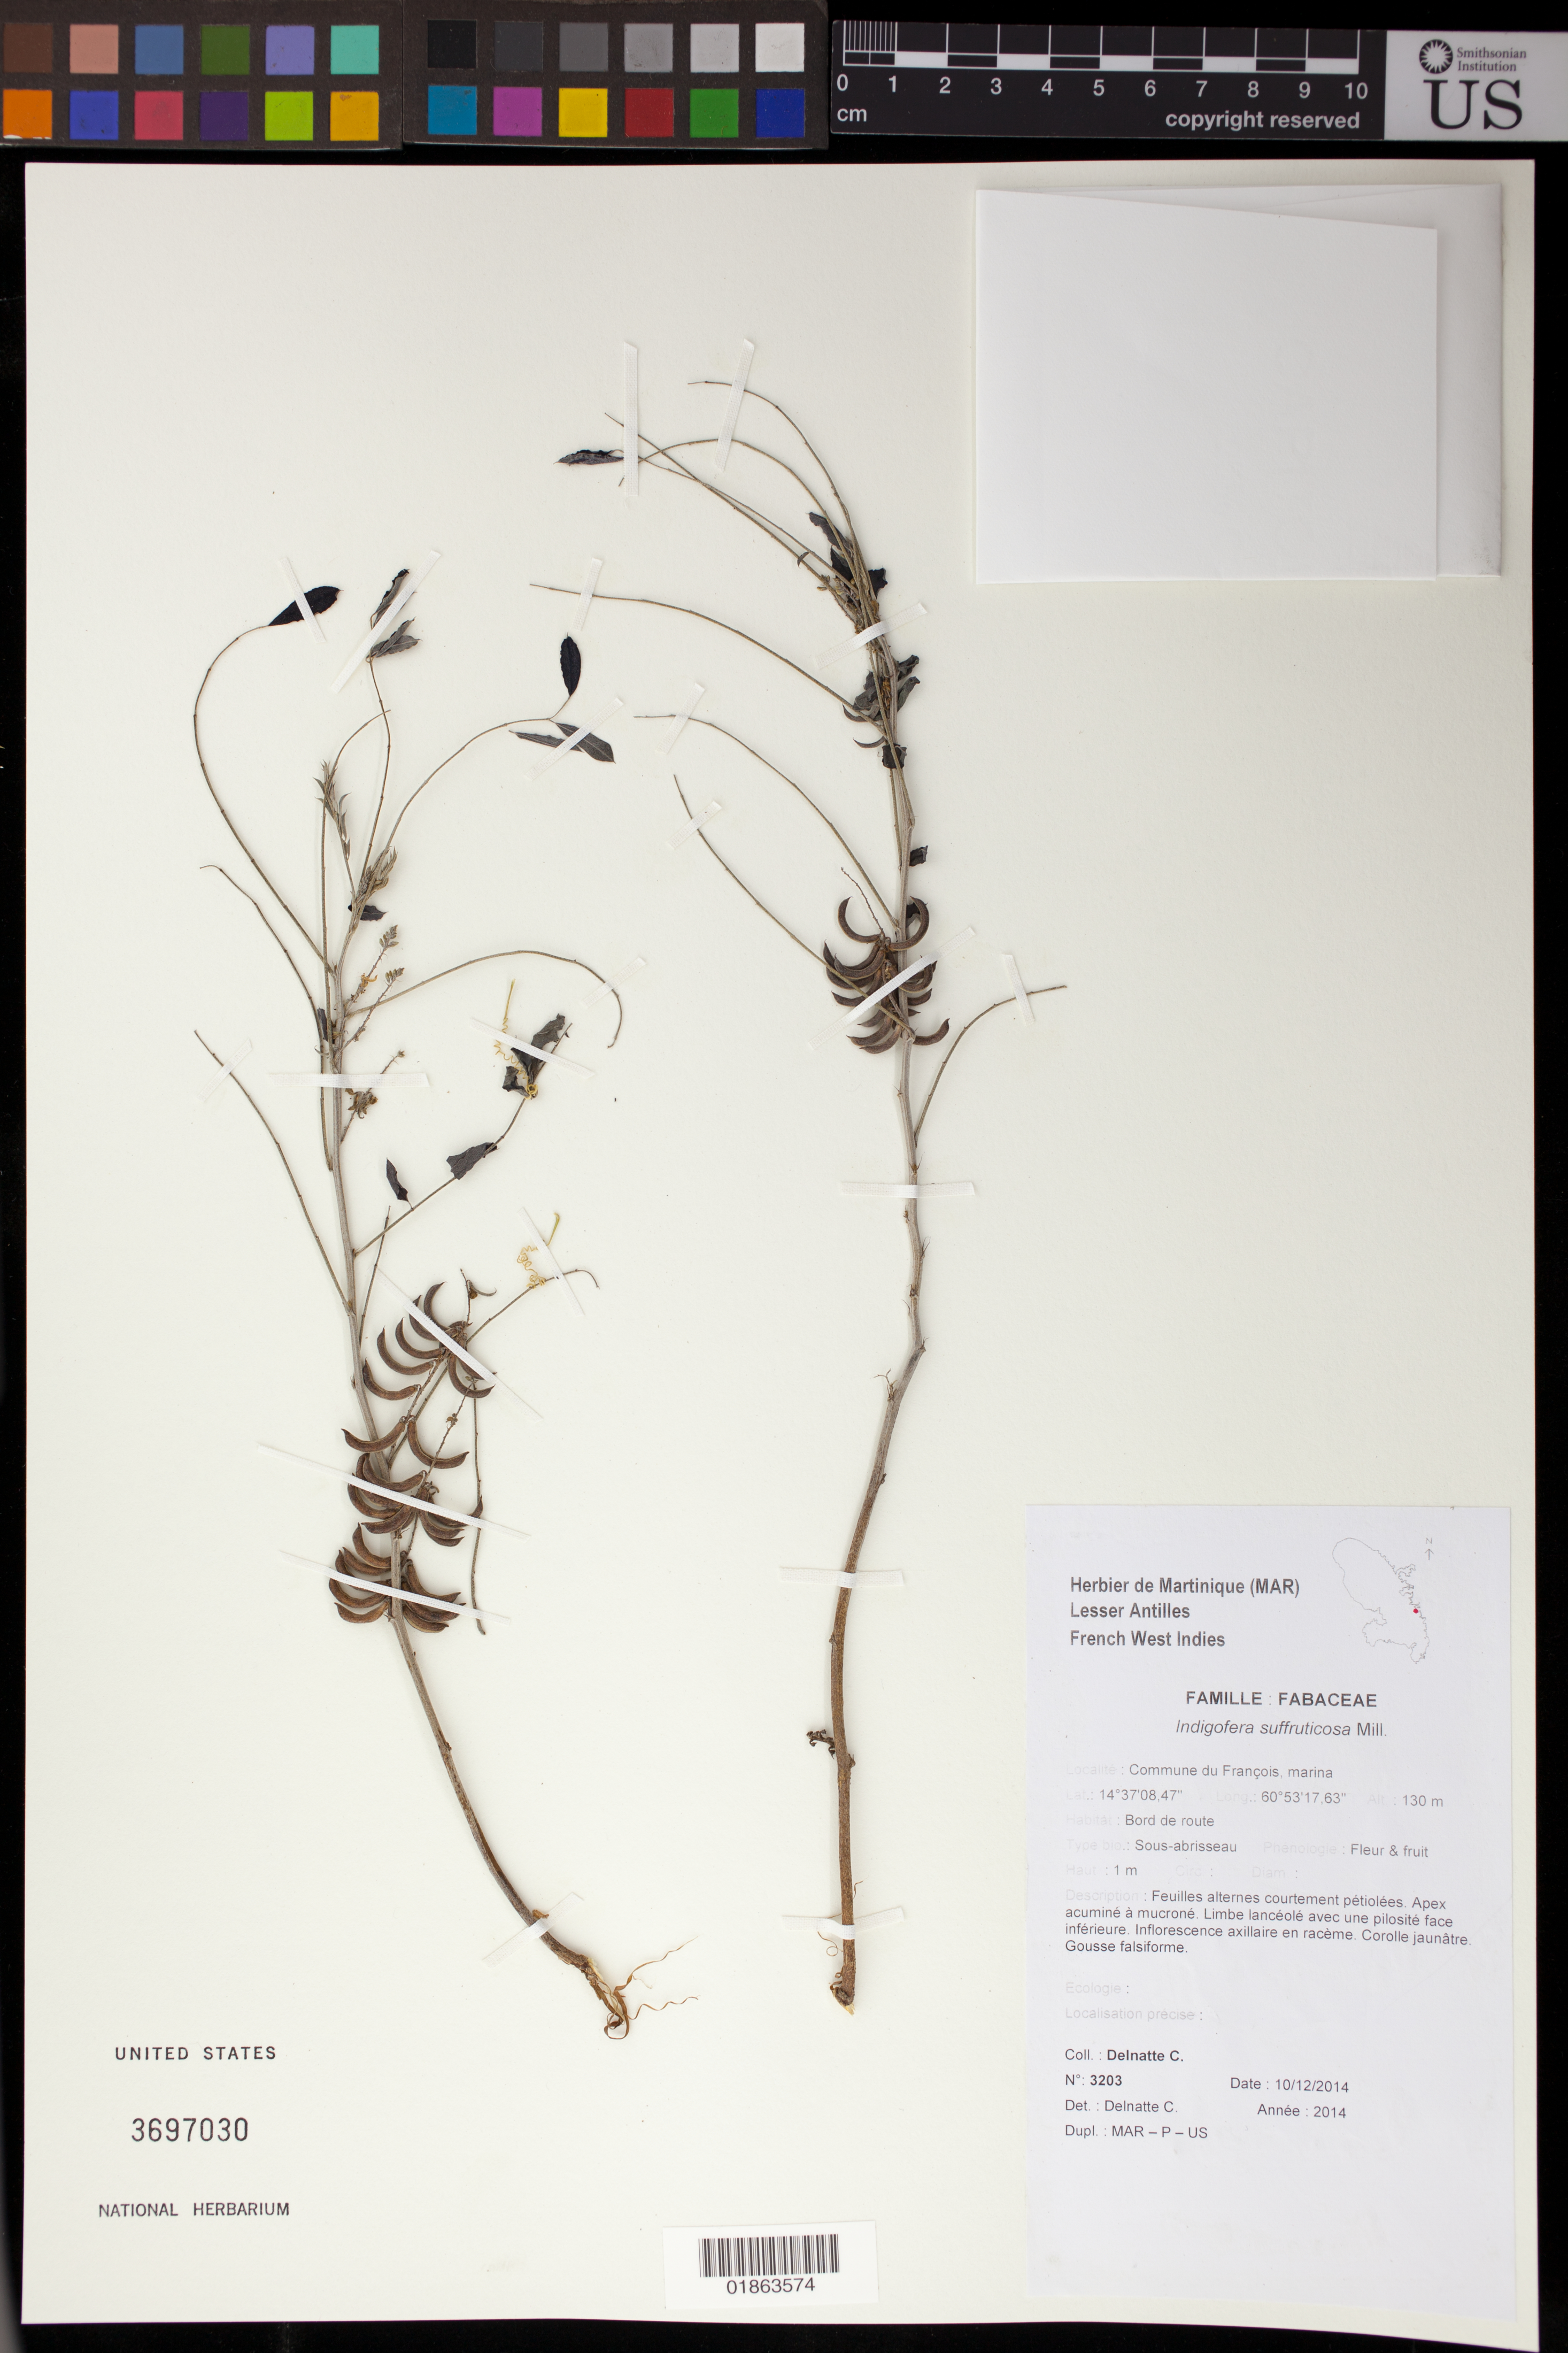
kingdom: Plantae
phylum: Tracheophyta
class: Magnoliopsida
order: Fabales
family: Fabaceae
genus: Indigofera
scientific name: Indigofera suffruticosa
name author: Mill.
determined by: Delnatte, C.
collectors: C. Delnatte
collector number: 3203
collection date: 2014-12-10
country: Martinique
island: Martinique I.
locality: Commune du François, marina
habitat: Borde de route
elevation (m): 130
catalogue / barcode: US 3697030